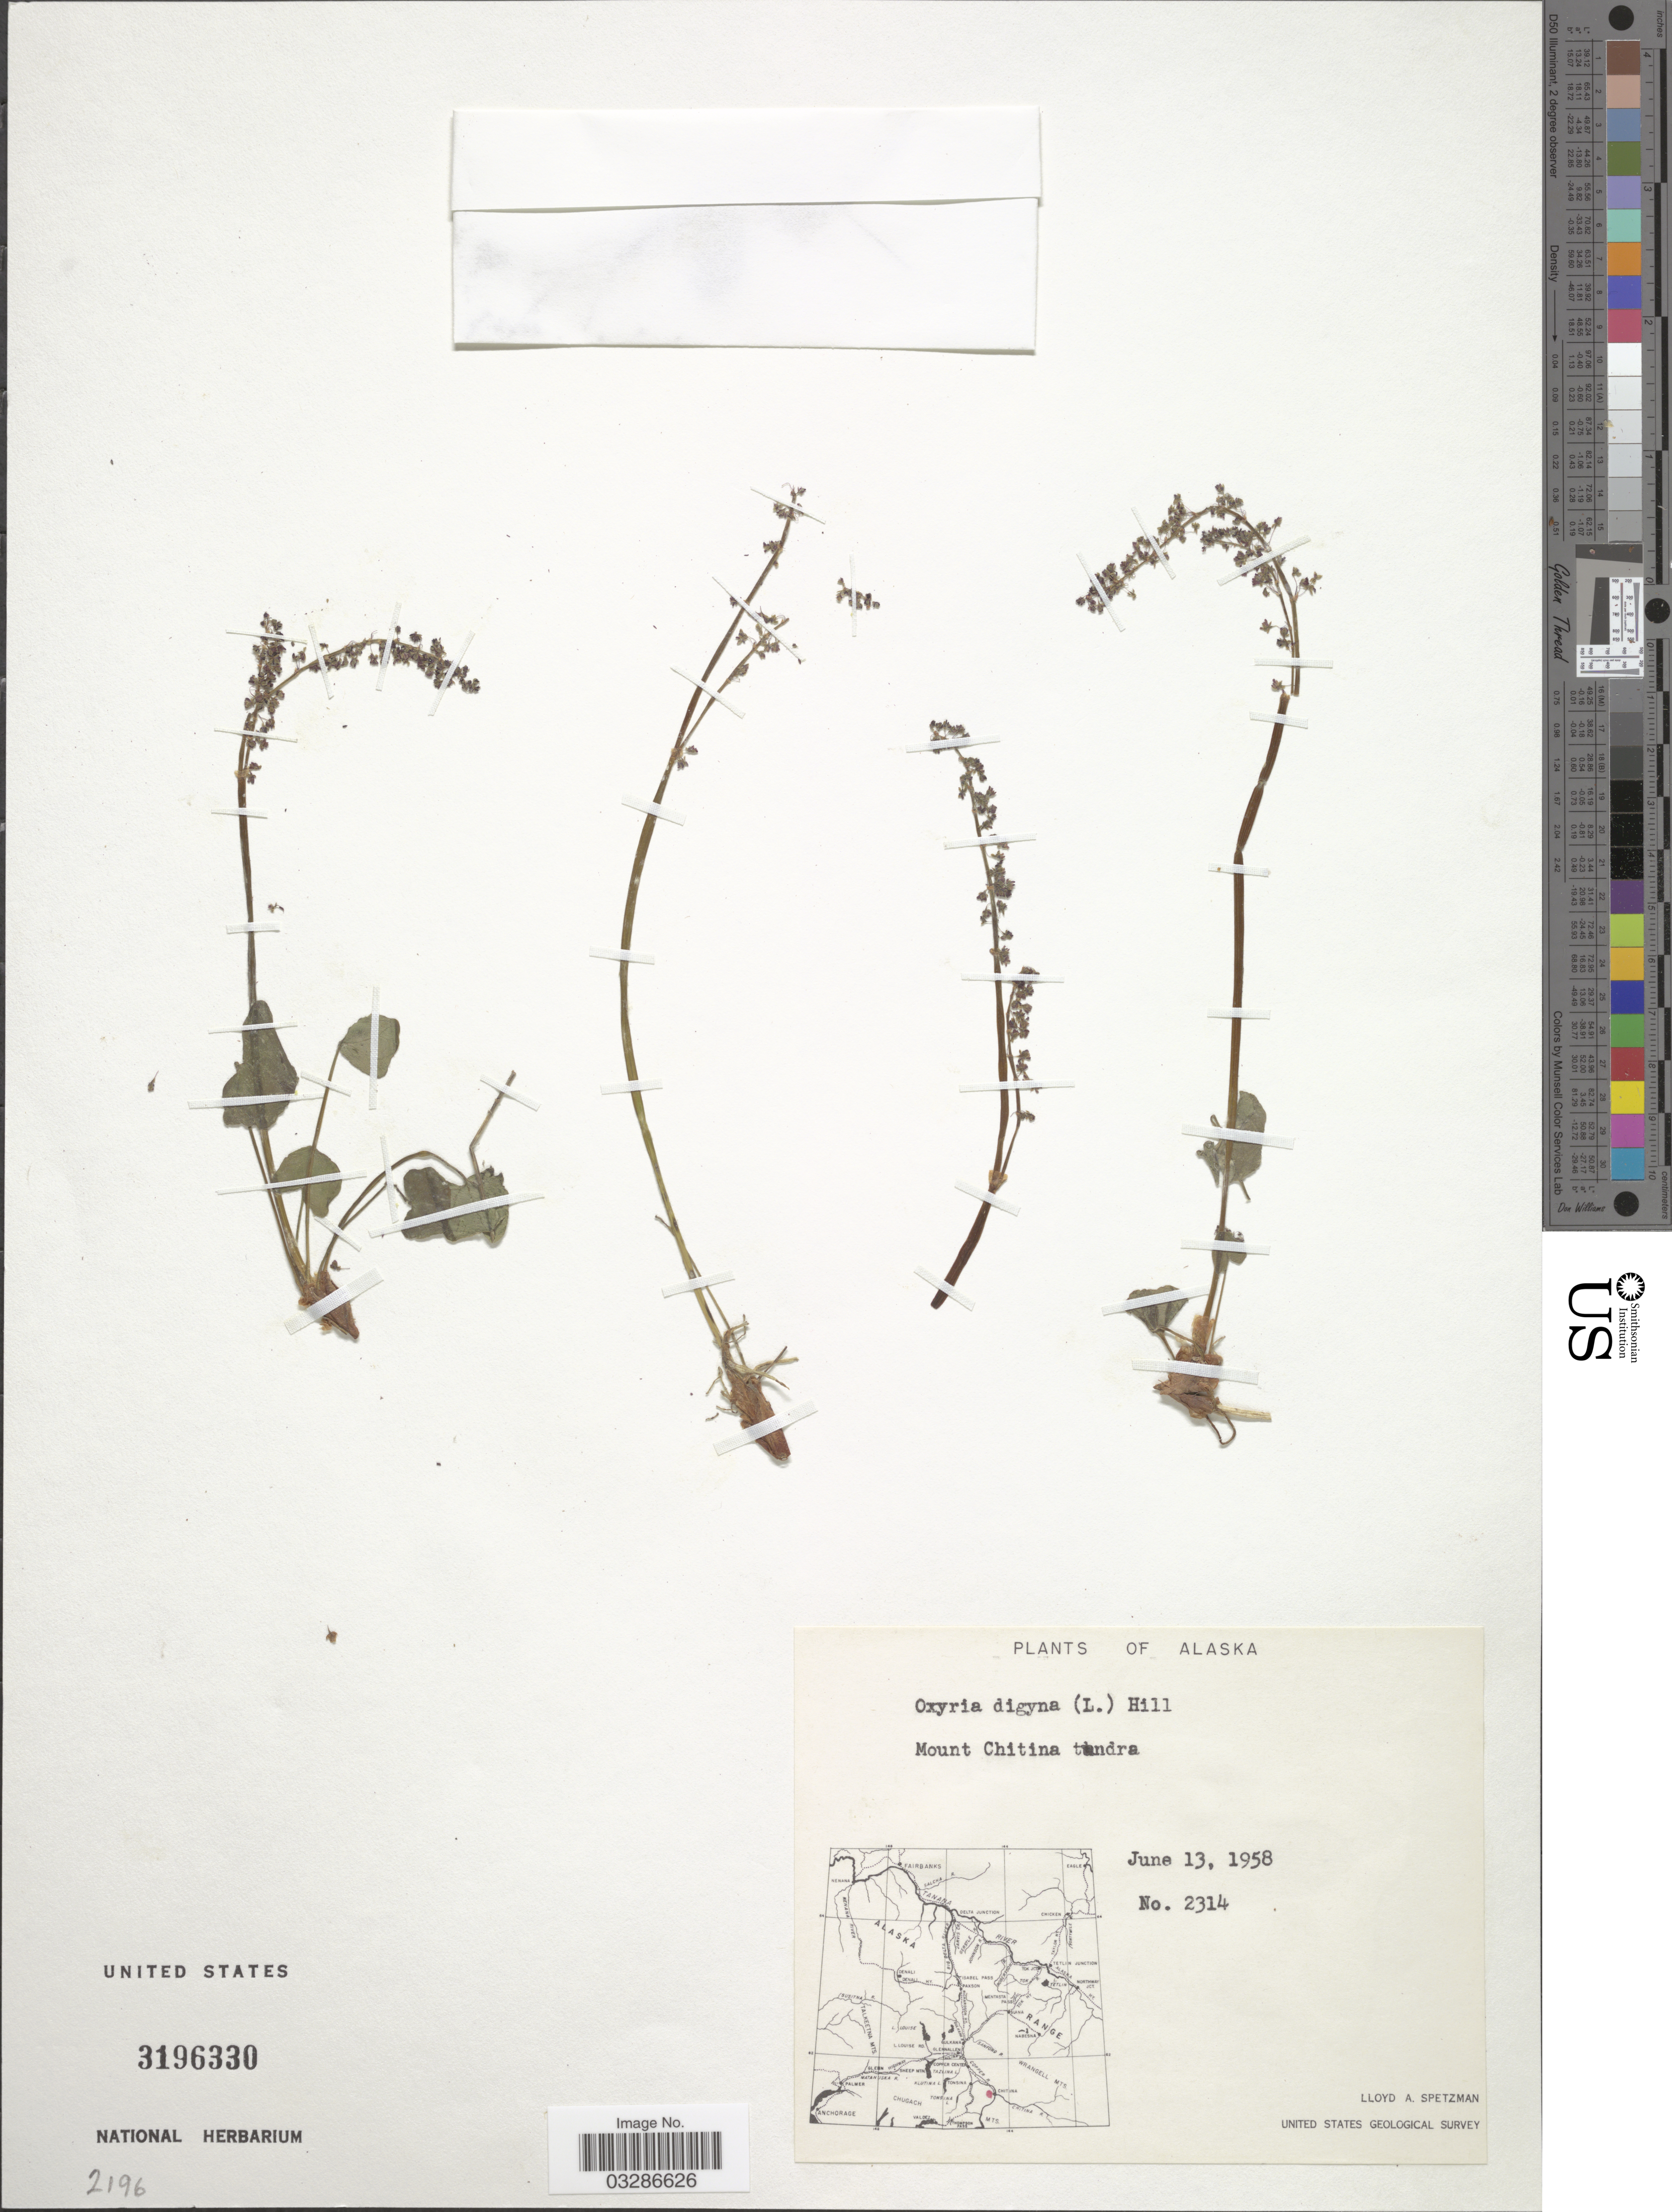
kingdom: Plantae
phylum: Tracheophyta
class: Magnoliopsida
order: Caryophyllales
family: Polygonaceae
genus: Oxyria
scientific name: Oxyria digyna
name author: (L.) Hill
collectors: L. Spetzman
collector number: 2314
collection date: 1958-06-13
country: United States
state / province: Alaska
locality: Mount Chitina tundra.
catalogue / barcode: US 3196330